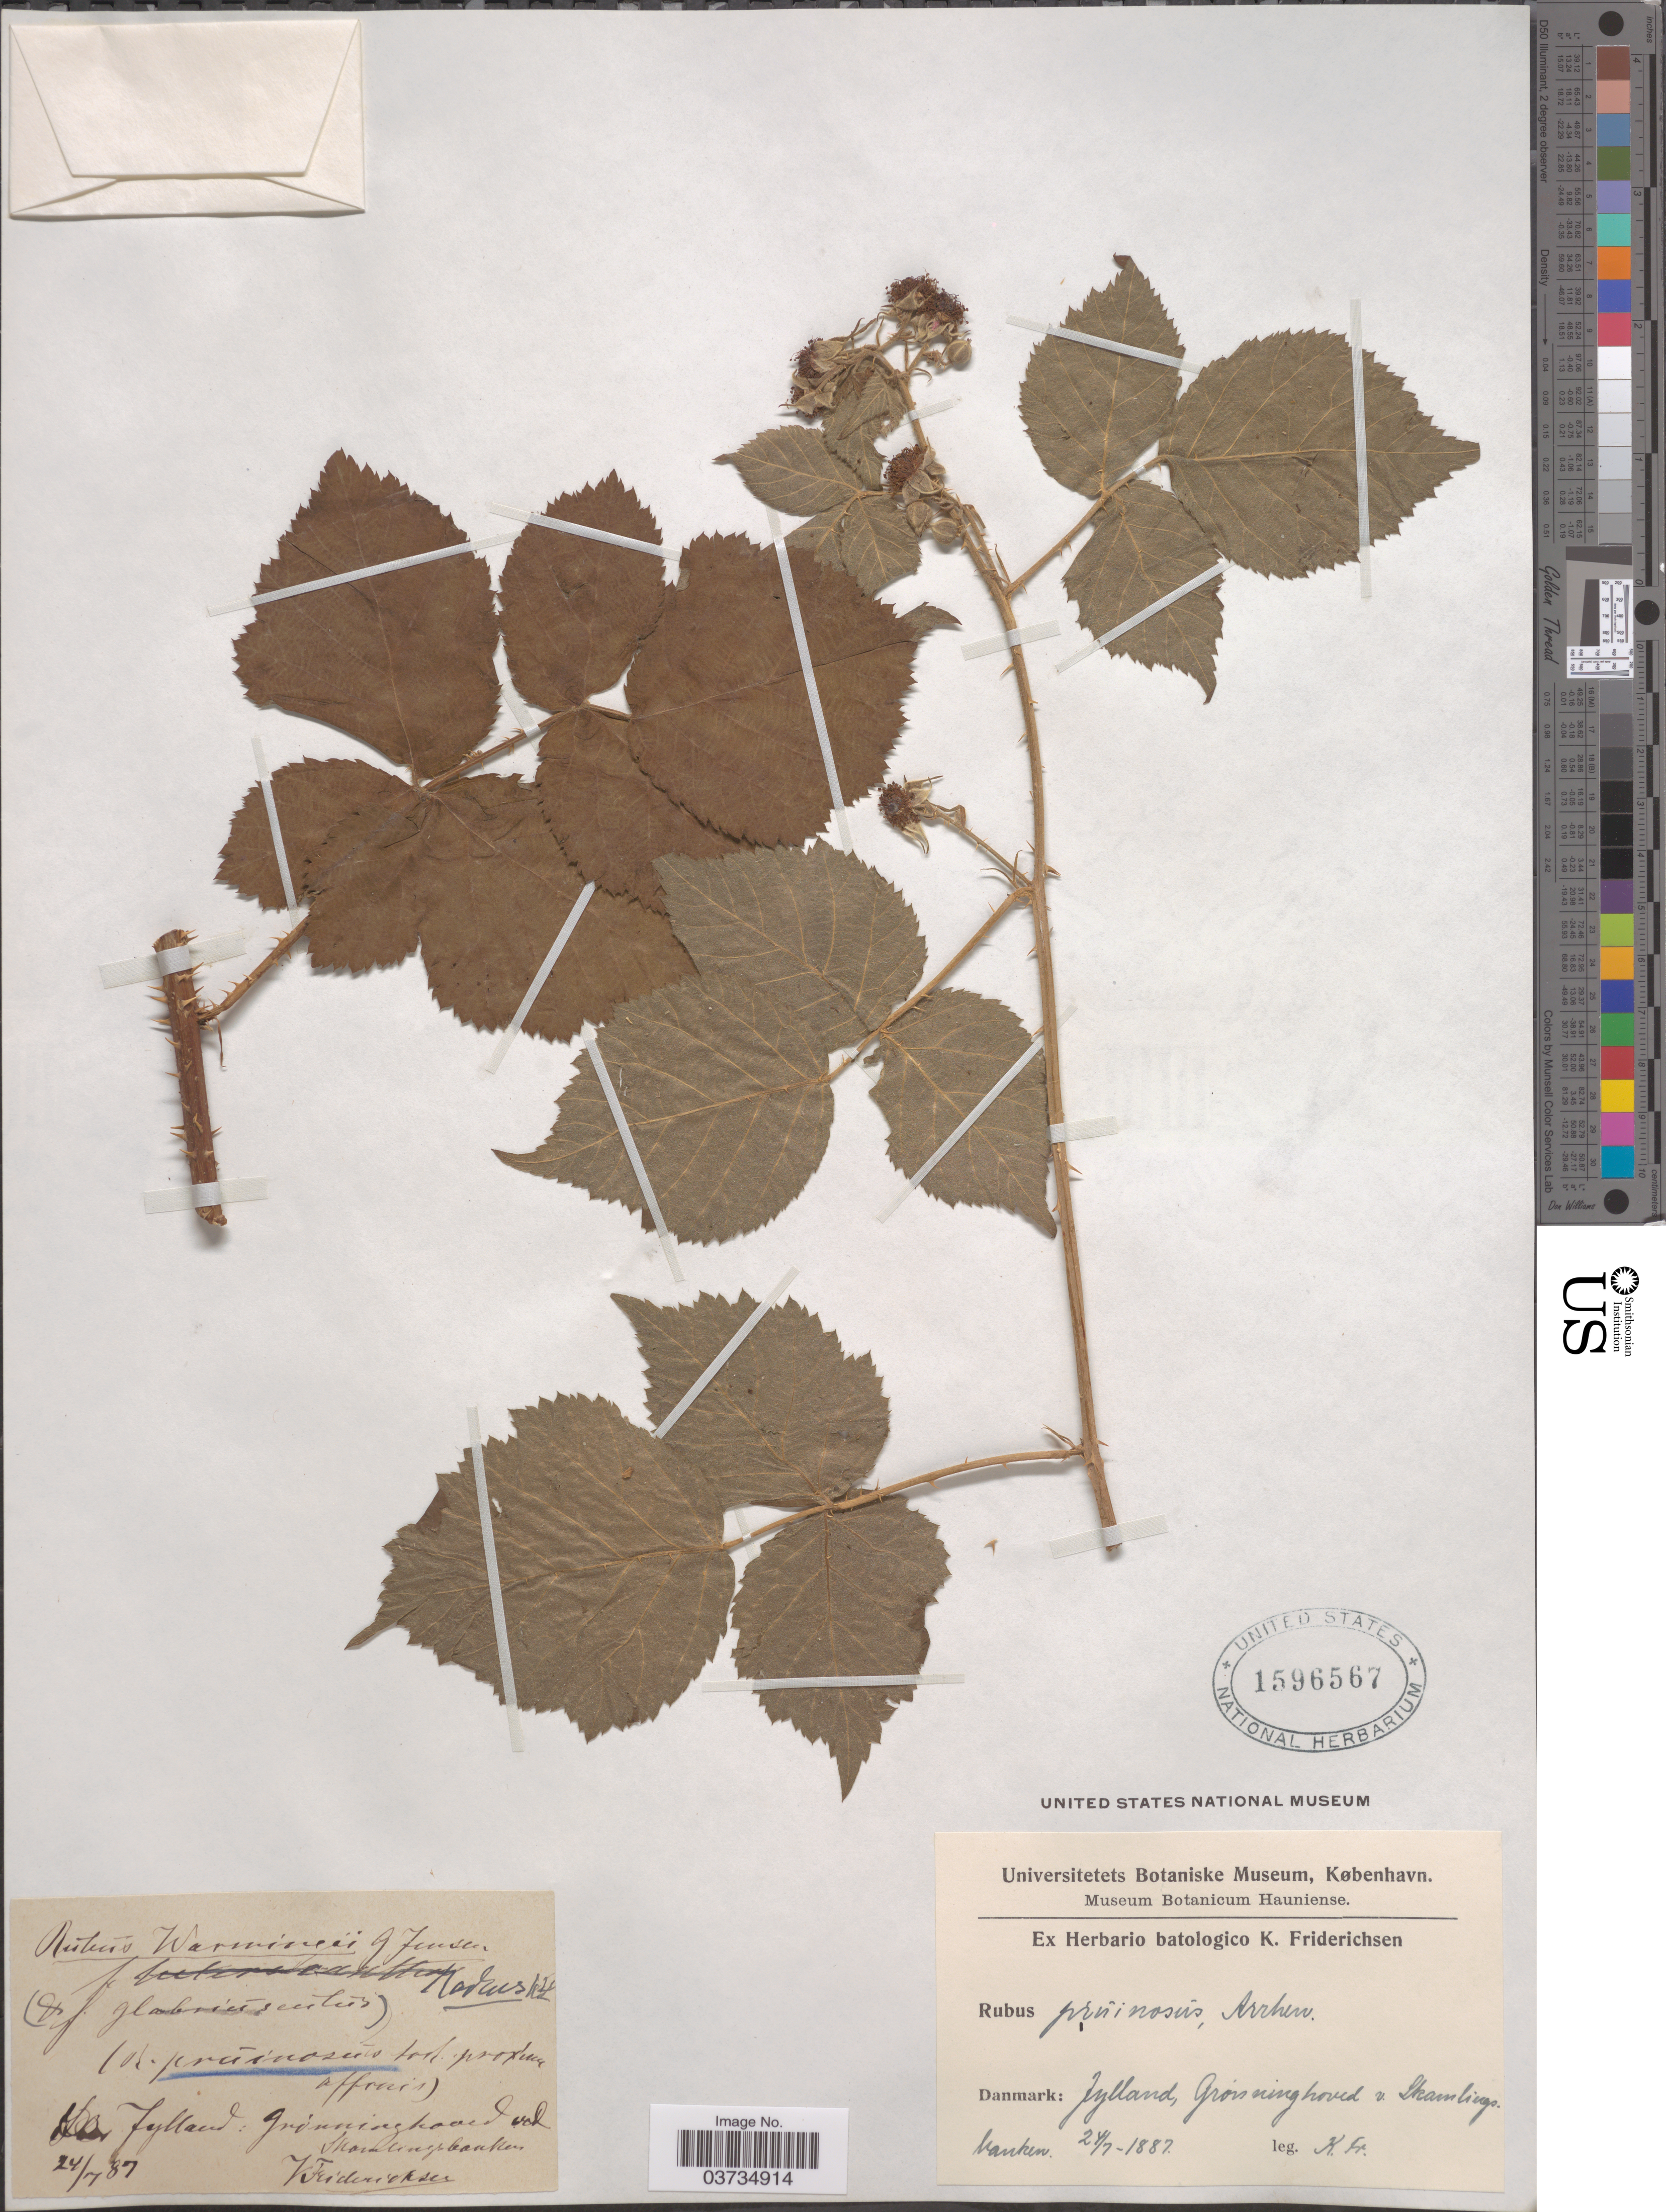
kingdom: Plantae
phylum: Tracheophyta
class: Magnoliopsida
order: Rosales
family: Rosaceae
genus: Rubus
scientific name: Rubus pruinosus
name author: Arrh.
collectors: K. Friderichsen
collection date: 1887-07-24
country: Denmark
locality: Danmark: Jylland, Gronninghoud v, Skamlingsbanken.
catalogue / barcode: US 1596567